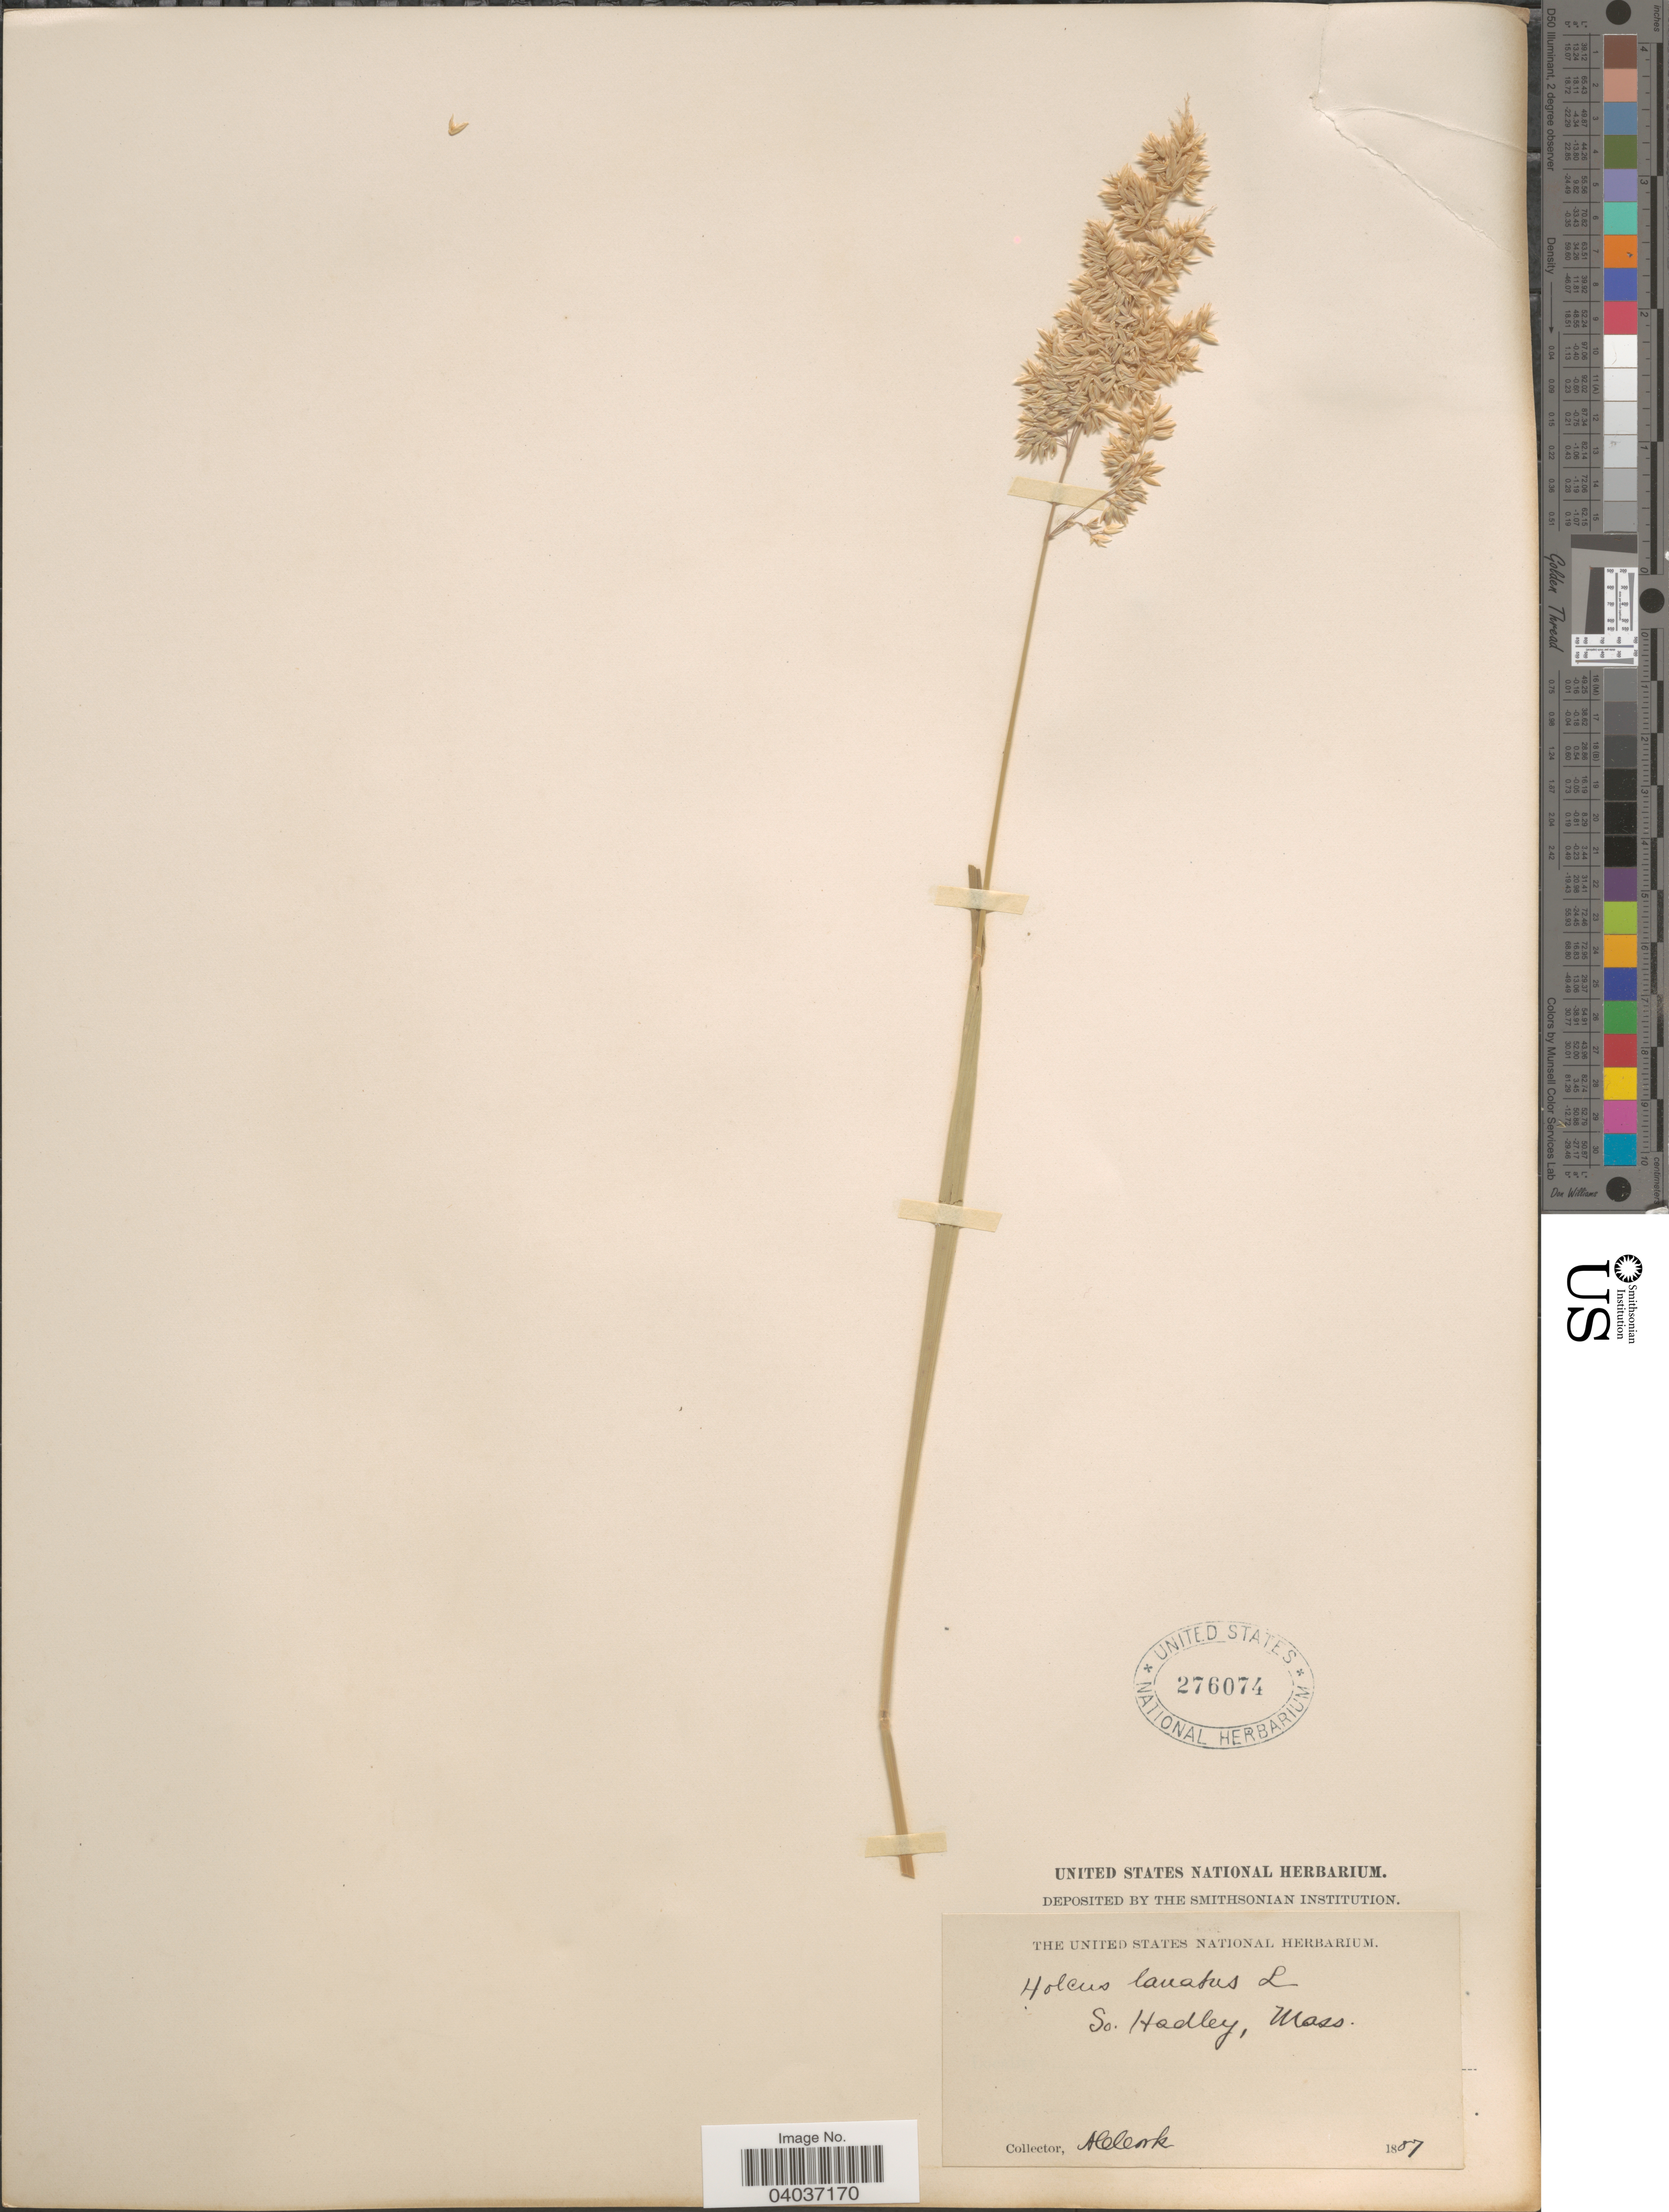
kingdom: Plantae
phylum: Tracheophyta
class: Liliopsida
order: Poales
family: Poaceae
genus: Holcus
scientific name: Holcus lanatus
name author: L.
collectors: A. Cook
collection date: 1887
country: United States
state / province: Massachusetts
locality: So. Hadley.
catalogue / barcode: US 276074